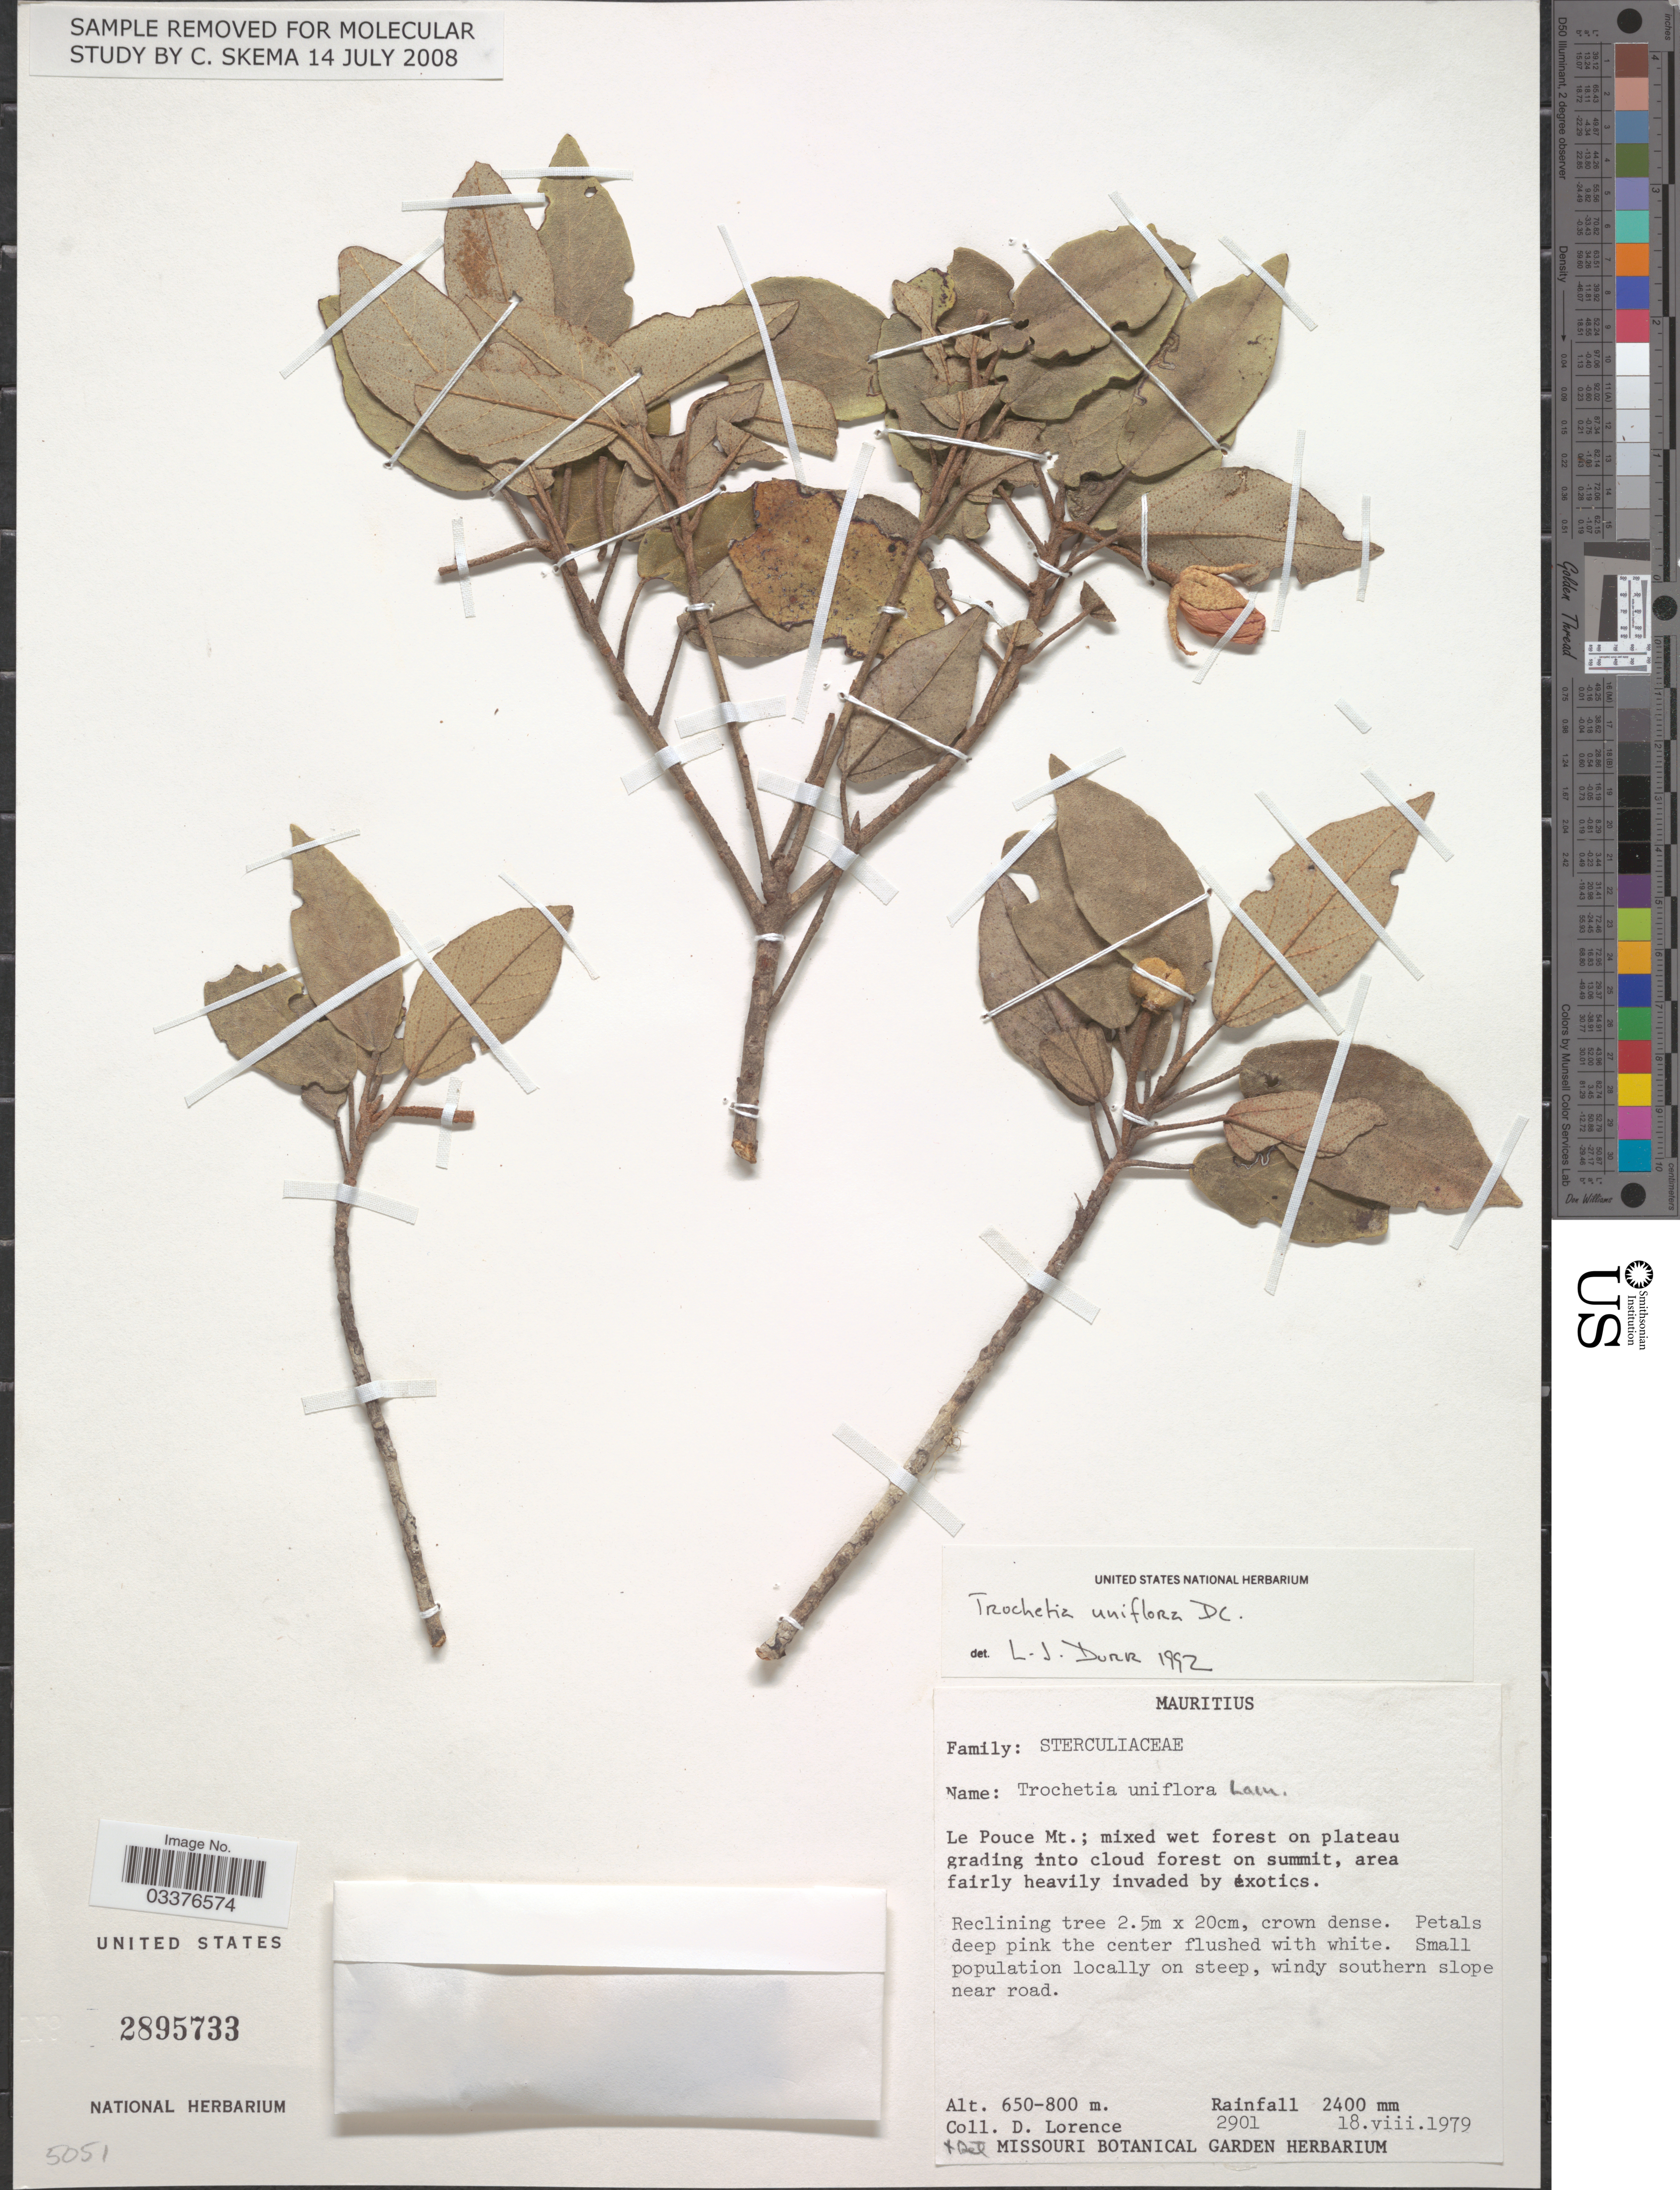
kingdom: Plantae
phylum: Tracheophyta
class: Magnoliopsida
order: Malvales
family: Malvaceae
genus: Ruizia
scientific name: Ruizia uniflora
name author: (DC.) Dorr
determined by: Dorr, L. J., (BOT), Smithsonian Institution - National Museum of Natural History (UNITED STATES)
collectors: D. Lorence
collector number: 2901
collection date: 1979-08-18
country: Mauritius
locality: Le Pouce Mt.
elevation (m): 650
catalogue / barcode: US 2895733